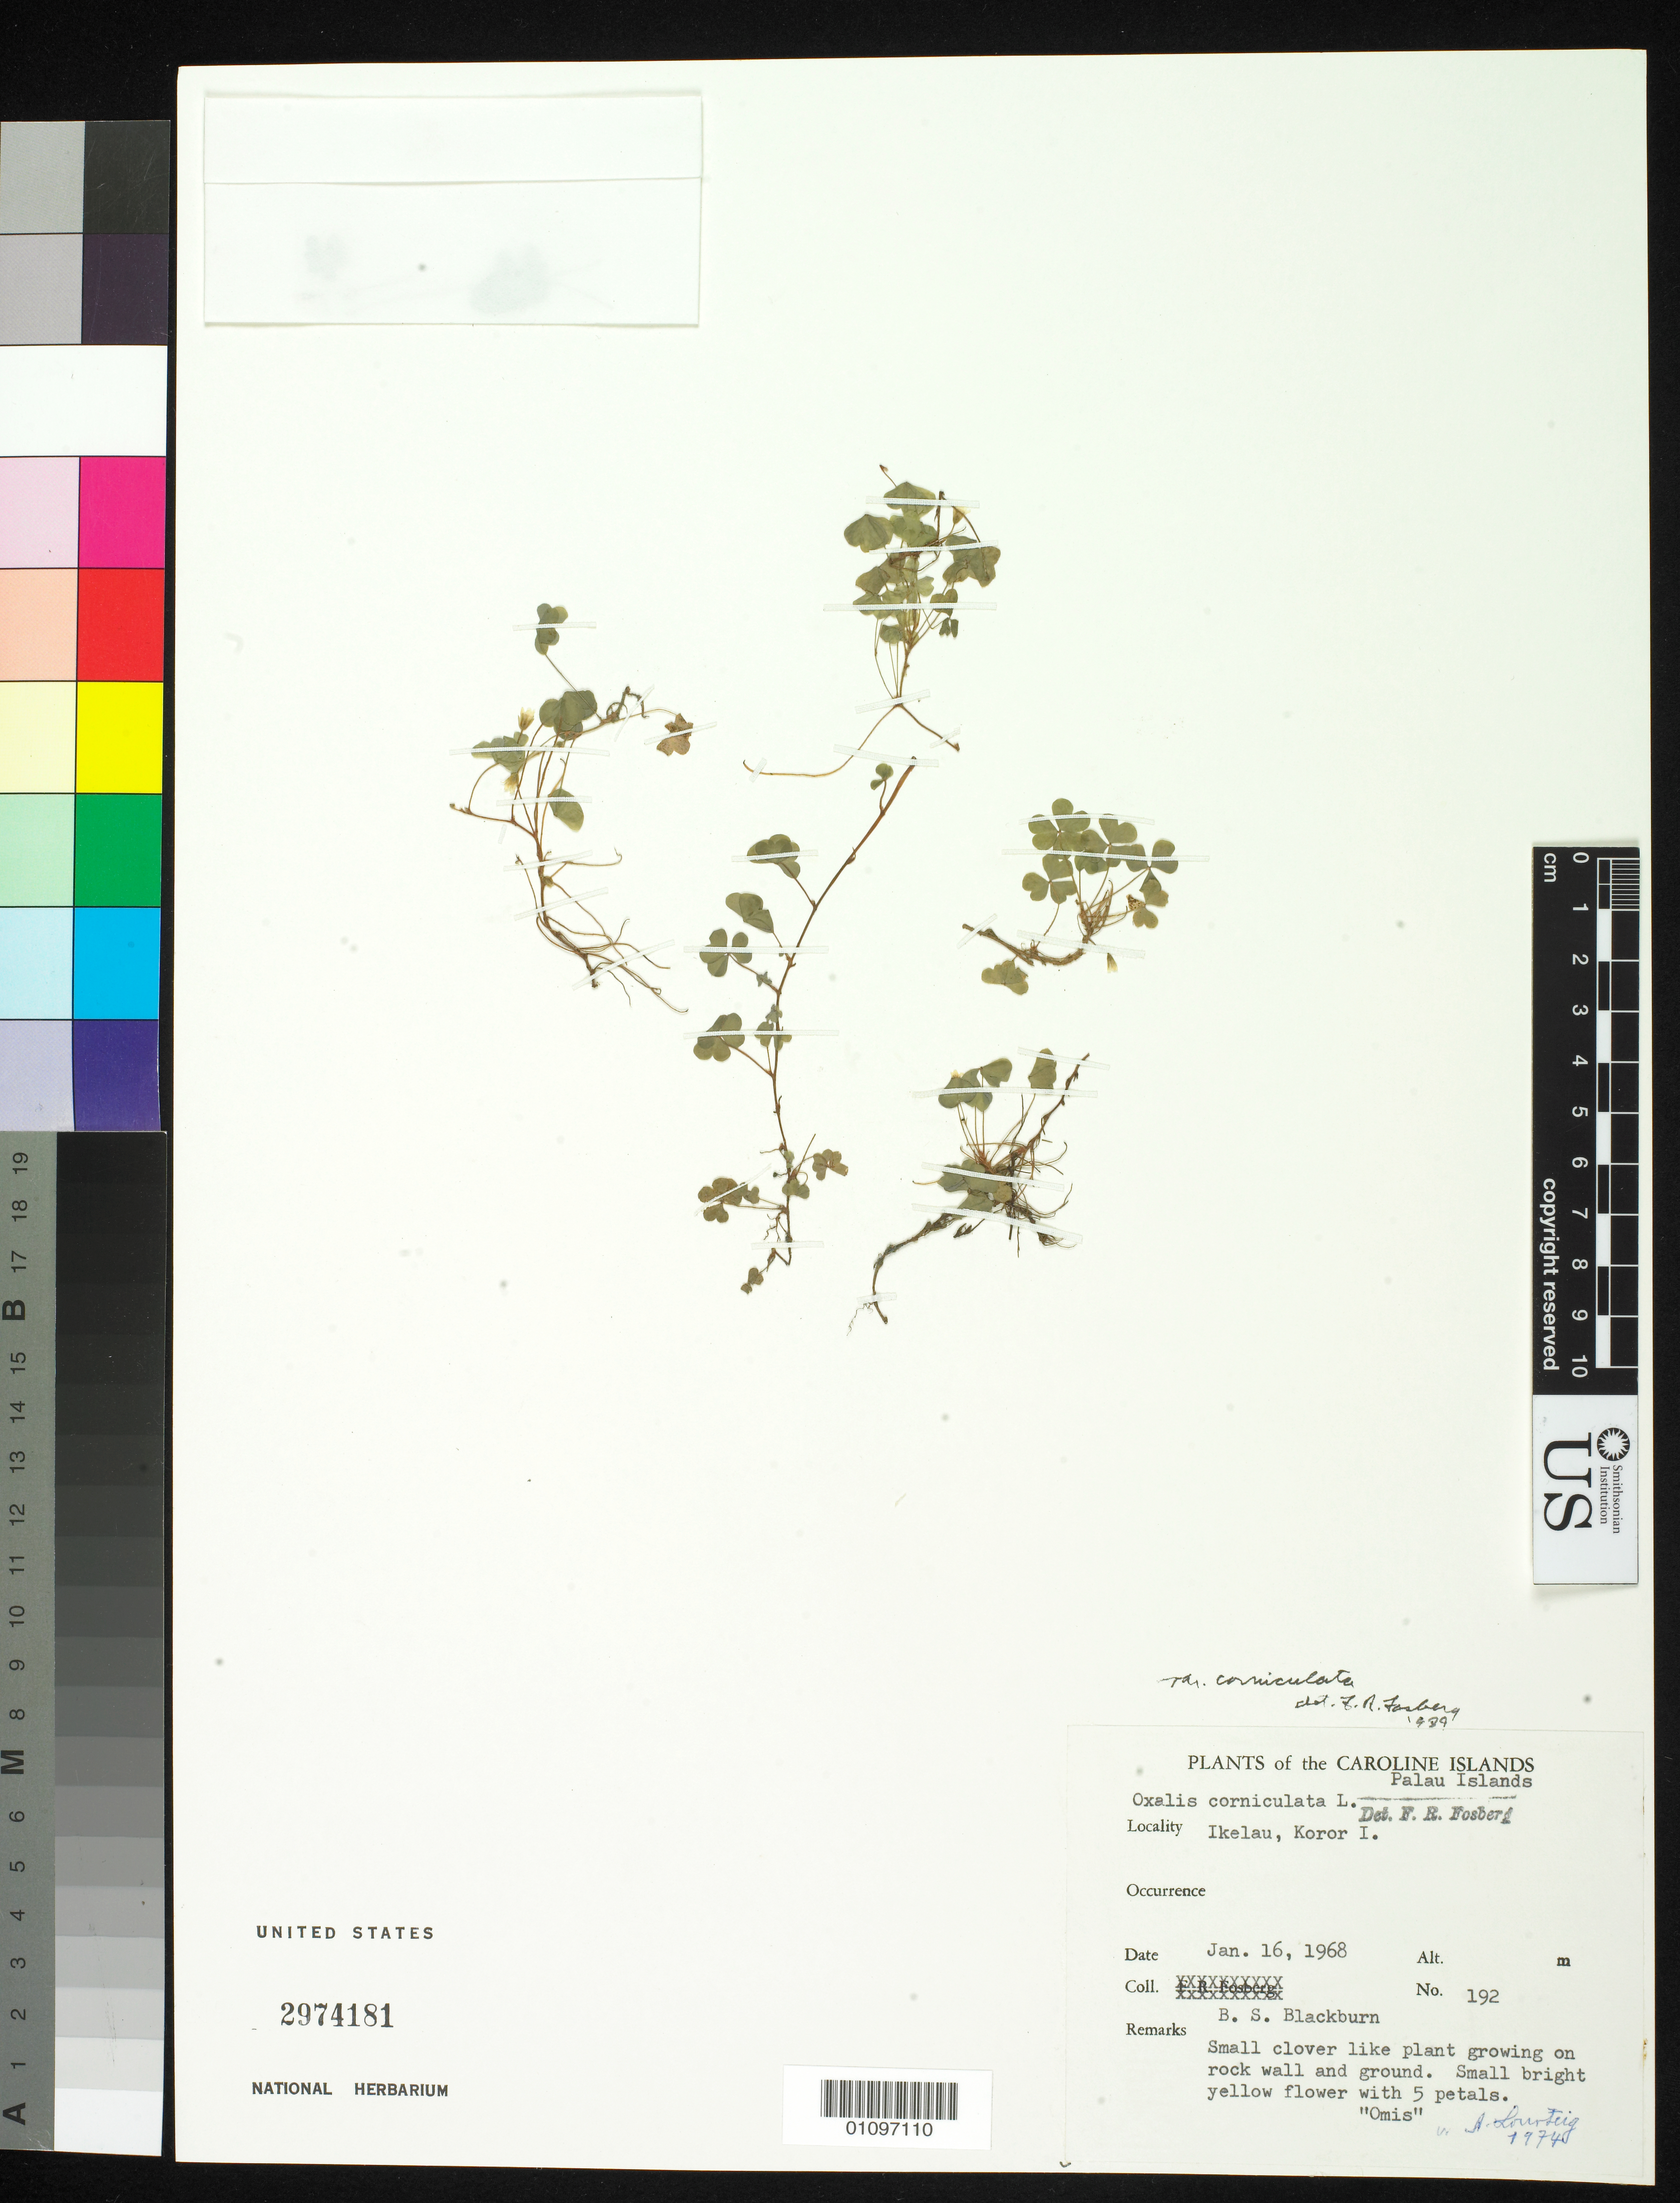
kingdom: Plantae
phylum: Tracheophyta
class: Magnoliopsida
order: Oxalidales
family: Oxalidaceae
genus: Oxalis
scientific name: Oxalis corniculata var. corniculata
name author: L.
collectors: B. S. Blackburn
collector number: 192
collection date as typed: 16 Jan 1968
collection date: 1968-01-16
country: Palau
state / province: Koror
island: Oreor (Koror)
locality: Palau Islands. Ikelau, Koror I.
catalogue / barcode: US 2974181